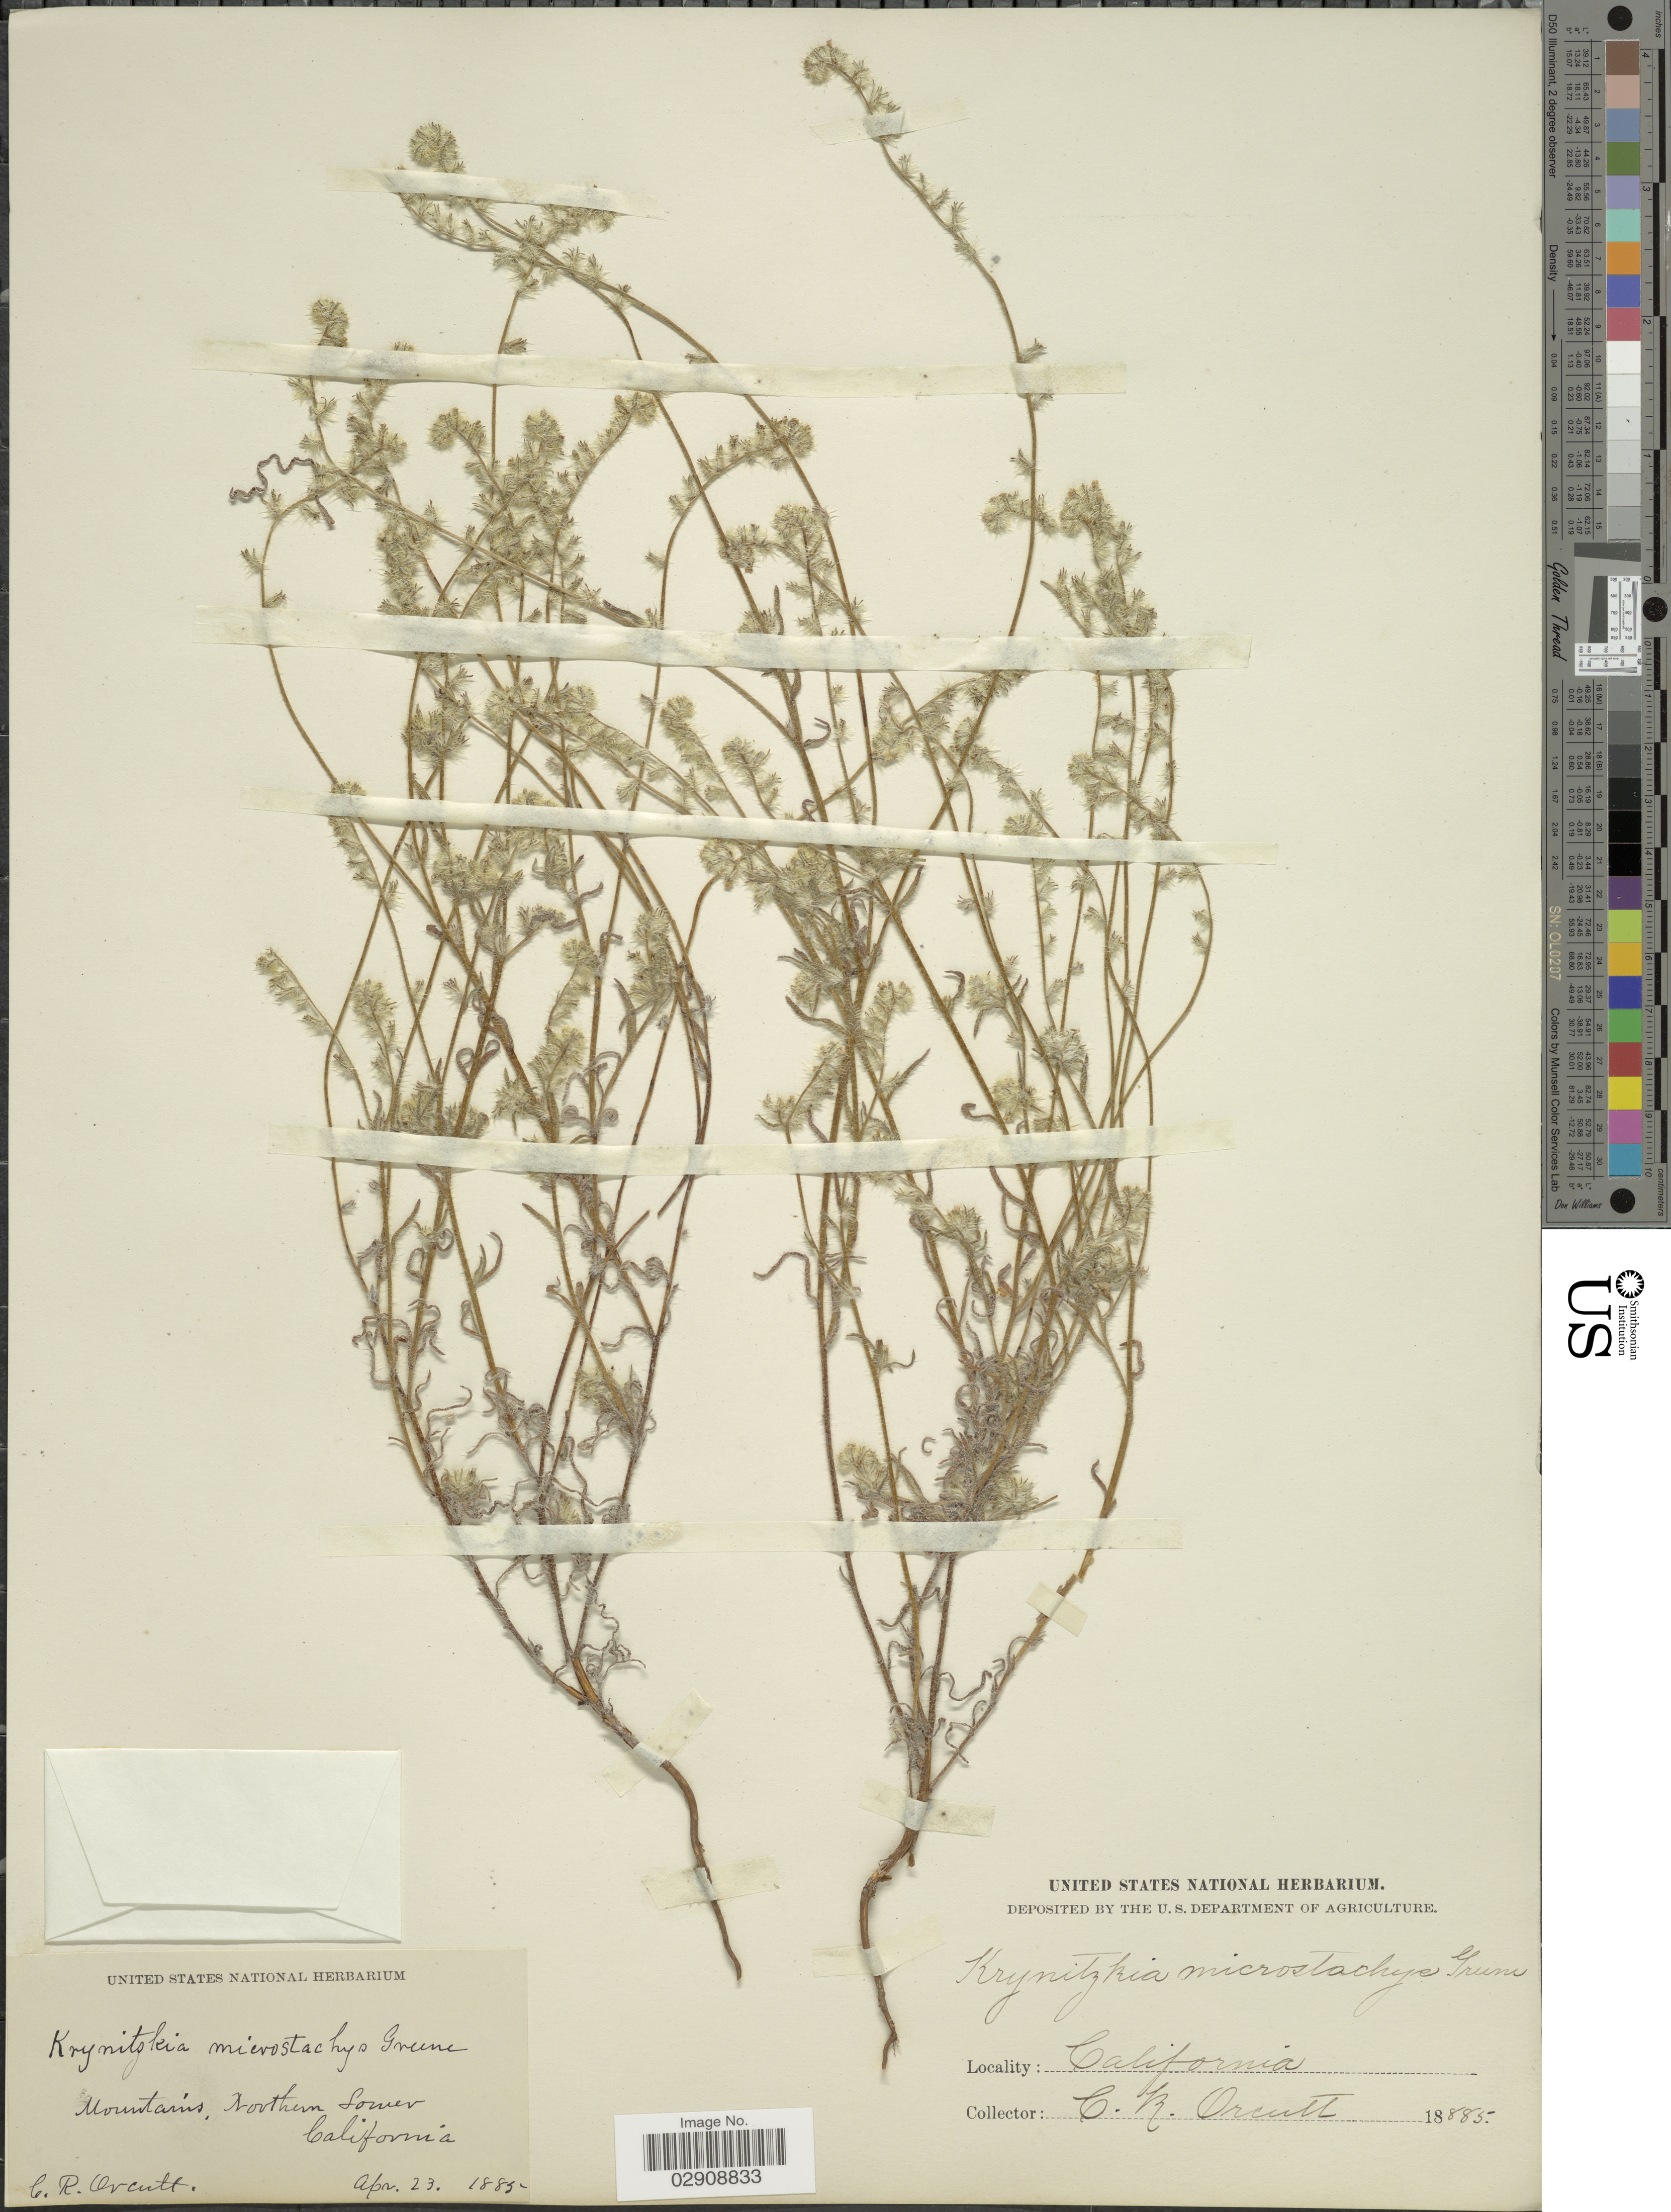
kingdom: Plantae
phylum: Tracheophyta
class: Magnoliopsida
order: Boraginales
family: Boraginaceae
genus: Cryptantha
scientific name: Cryptantha microstachys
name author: (Greene ex A. Gray) Greene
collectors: C. R. Orcutt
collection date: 1885-04-23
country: Mexico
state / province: Baja California Norte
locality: Mountains, Northern Lower California.